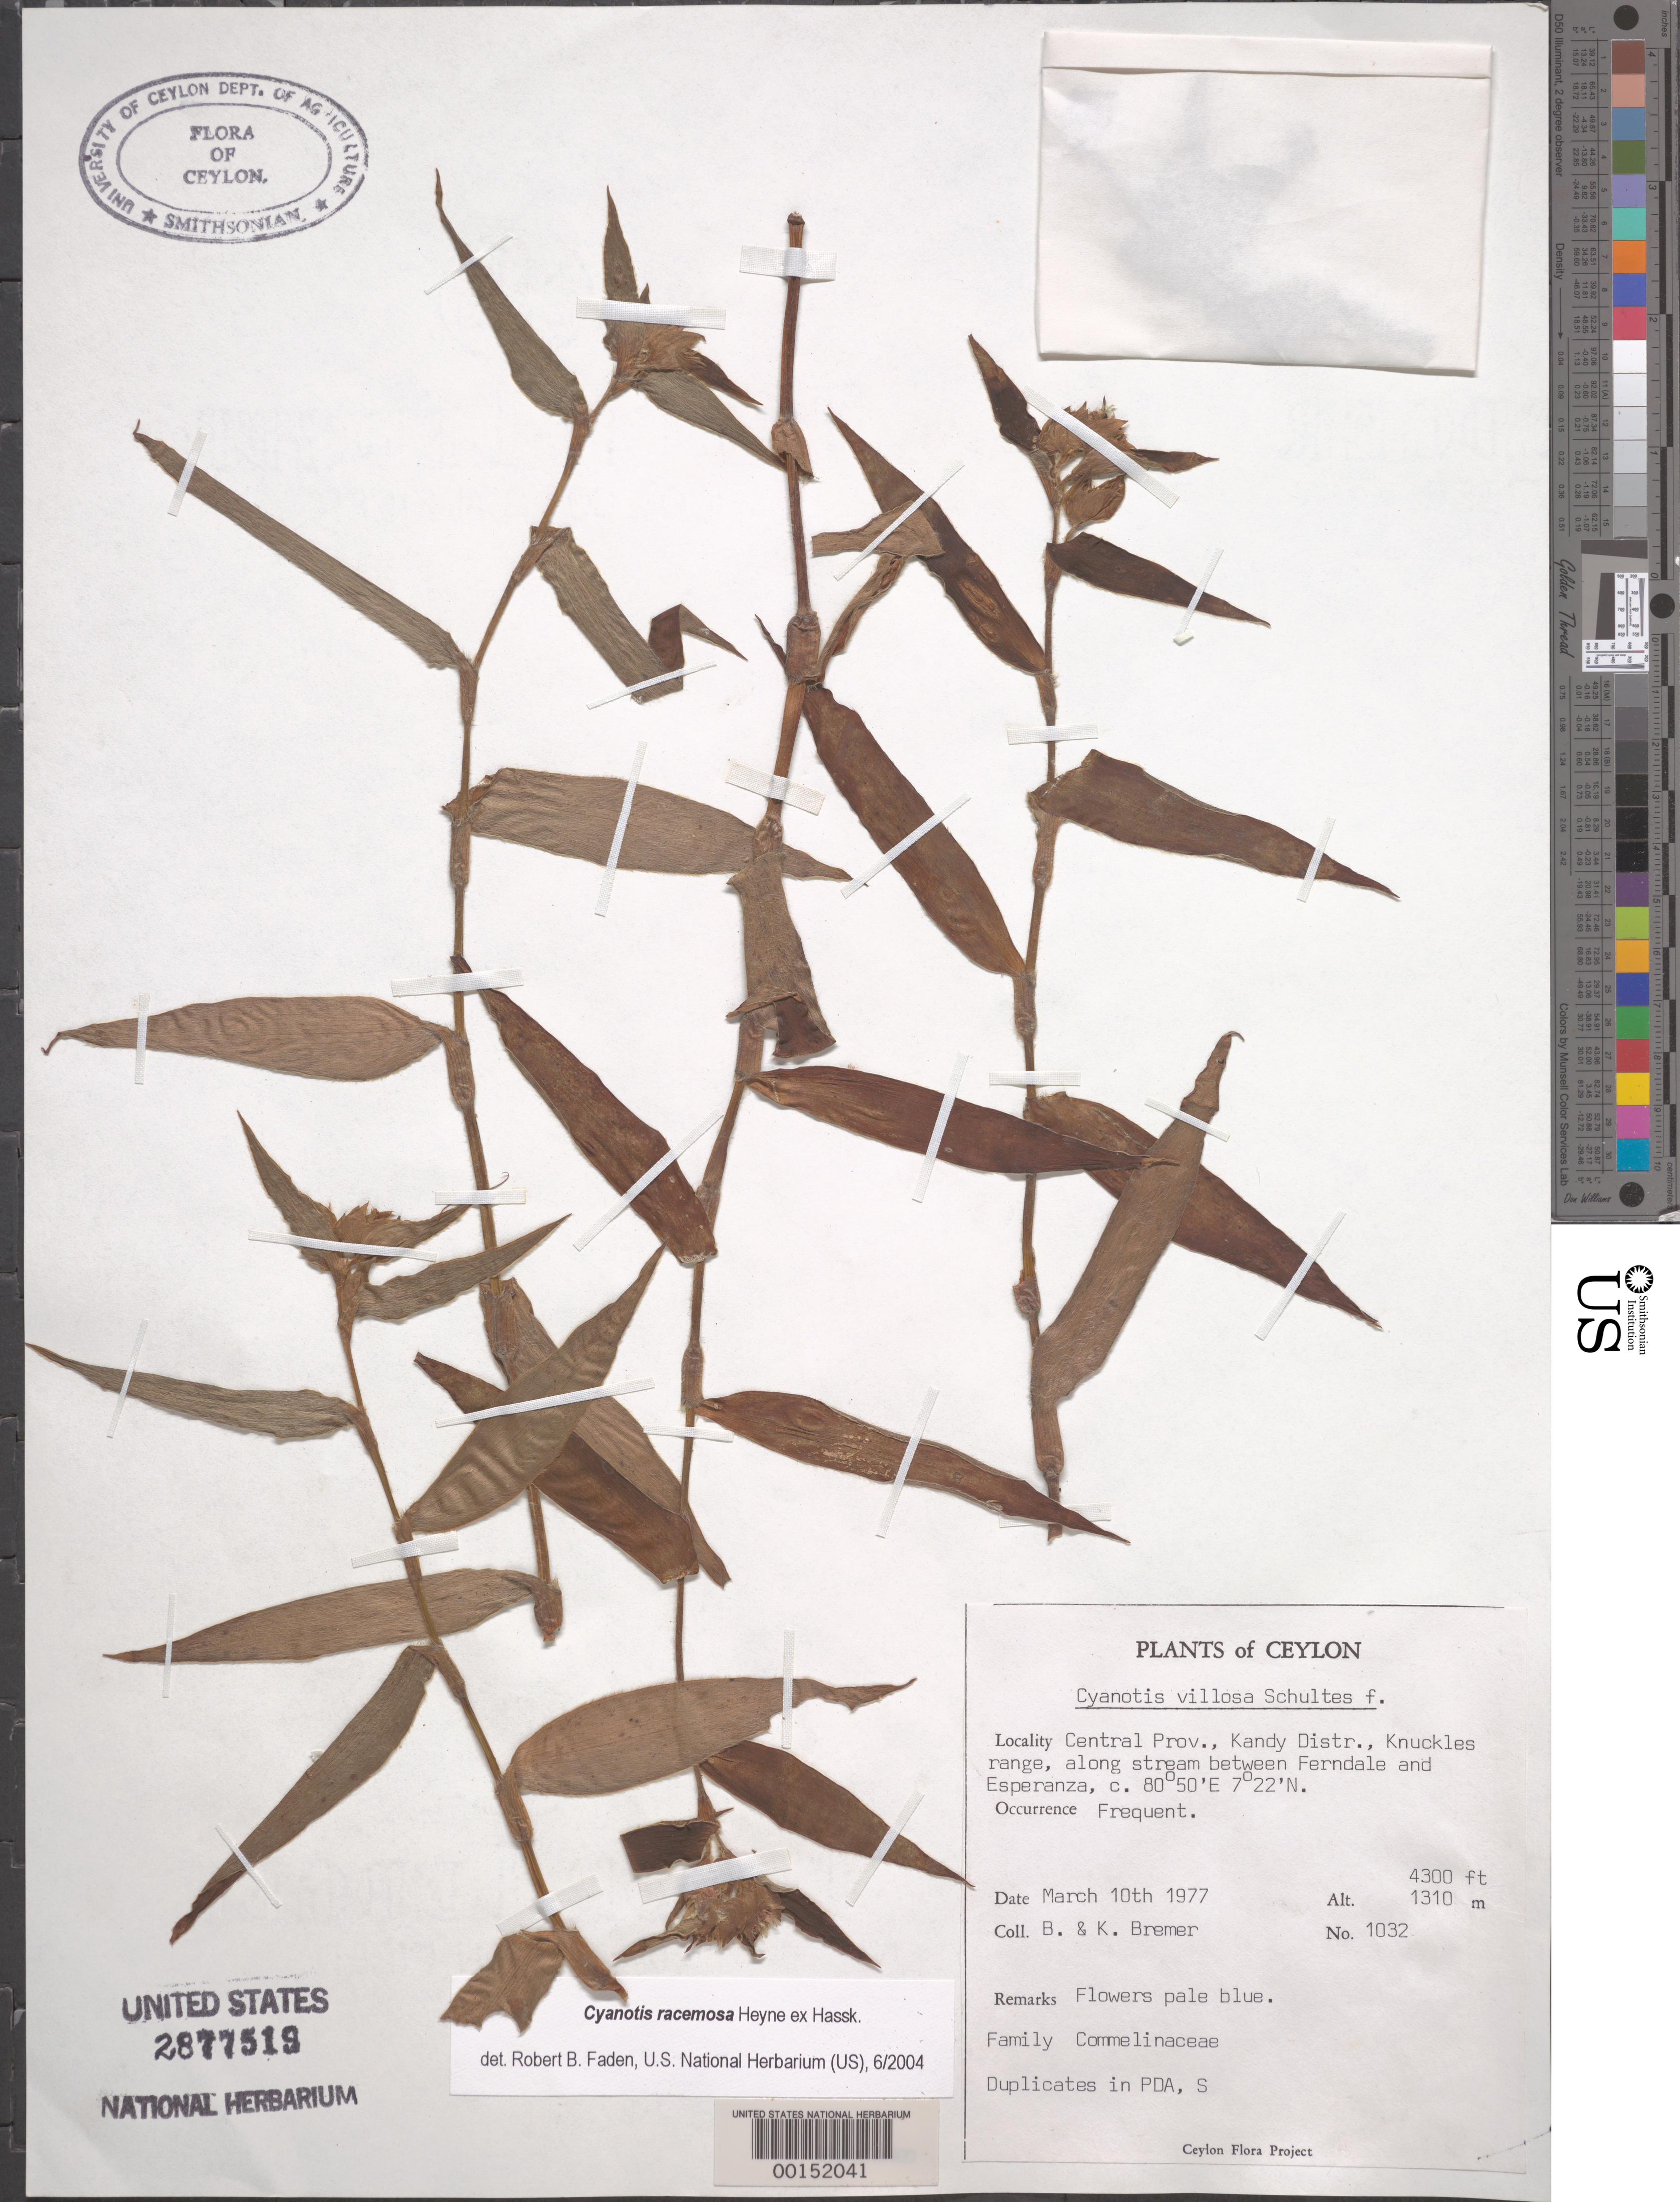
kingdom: Plantae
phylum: Tracheophyta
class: Liliopsida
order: Commelinales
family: Commelinaceae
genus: Cyanotis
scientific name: Cyanotis racemosa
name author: B. Heyne ex Hassk.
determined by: Faden, Robert B., (US), Smithsonian Institution - National Museum of Natural History (UNITED STATES)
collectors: B. Bremer & K. Bremer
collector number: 1032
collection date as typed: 10 Mar 1977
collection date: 1977-03-10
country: Sri Lanka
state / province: Central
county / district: Kandy Dist.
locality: Between ferndale and esperanza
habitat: Streambank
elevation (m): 1310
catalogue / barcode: US 2877519